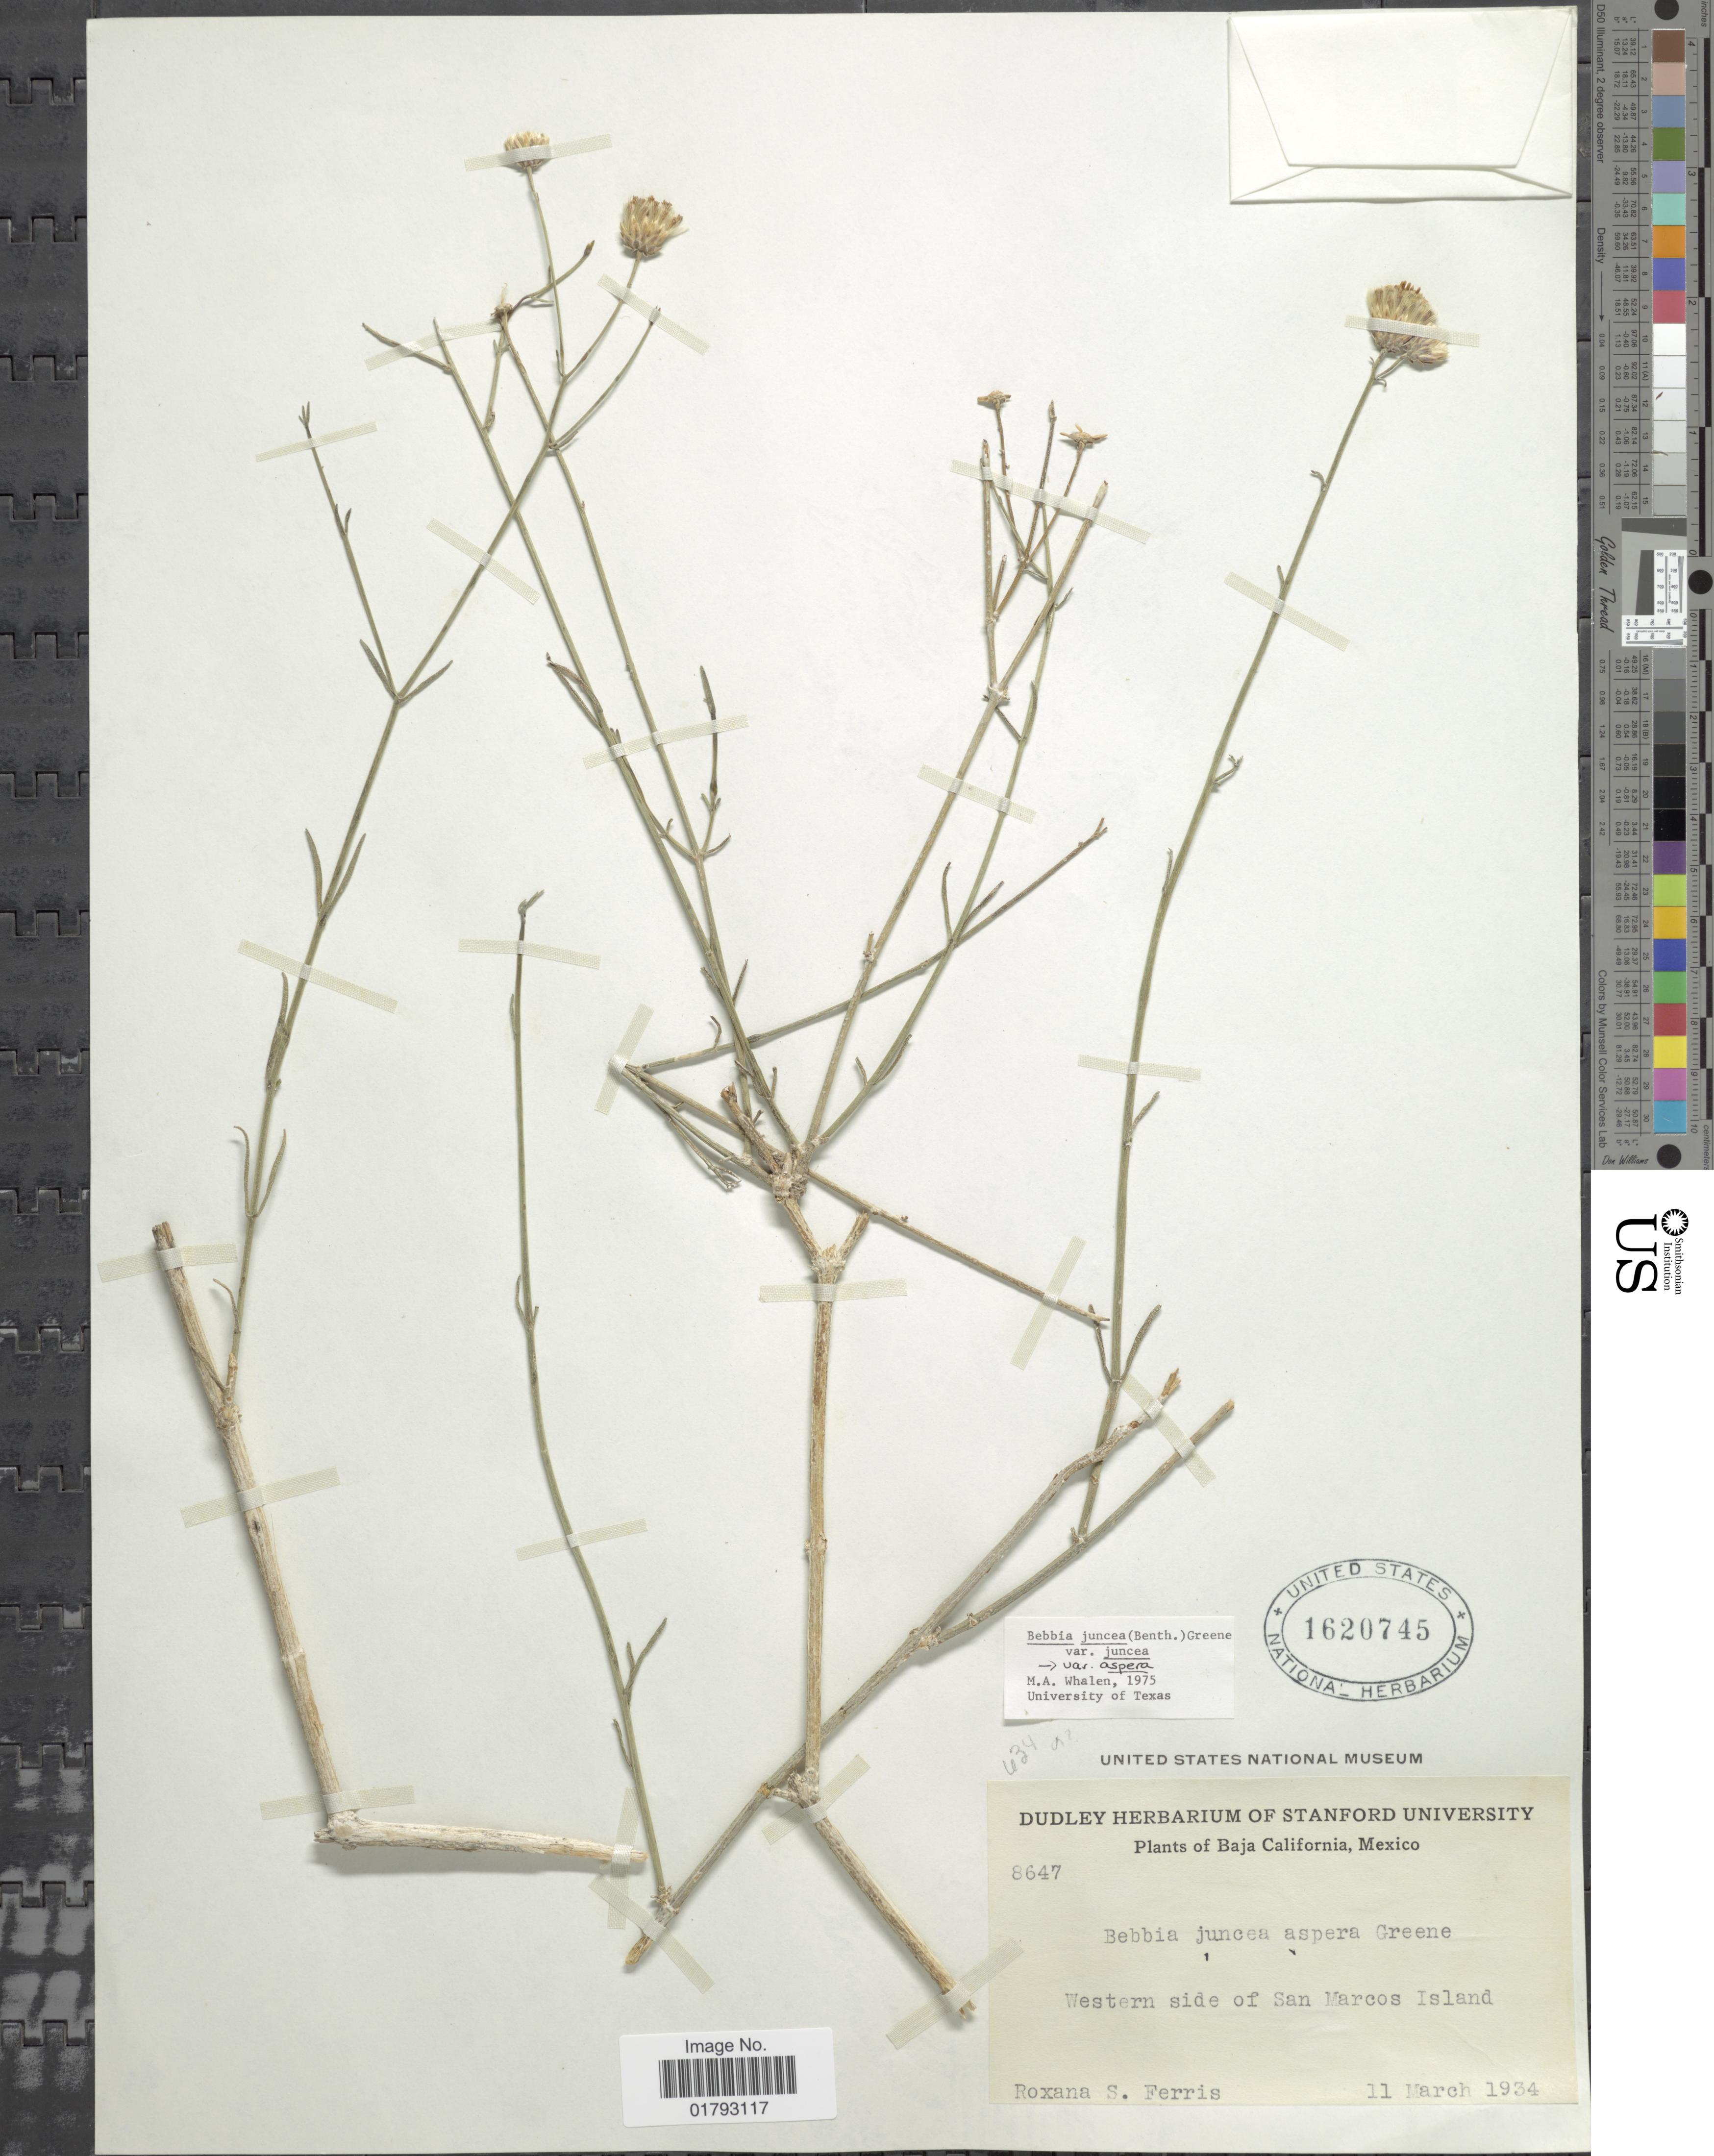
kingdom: Plantae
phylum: Tracheophyta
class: Magnoliopsida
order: Asterales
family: Asteraceae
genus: Bebbia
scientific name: Bebbia juncea var. aspera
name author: Greene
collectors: R. S. Ferris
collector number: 8647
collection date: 1934-03-11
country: Mexico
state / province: Baja California Sur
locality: Baja California, Mexico. Western side of San Marcos Island.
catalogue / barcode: US 1620745